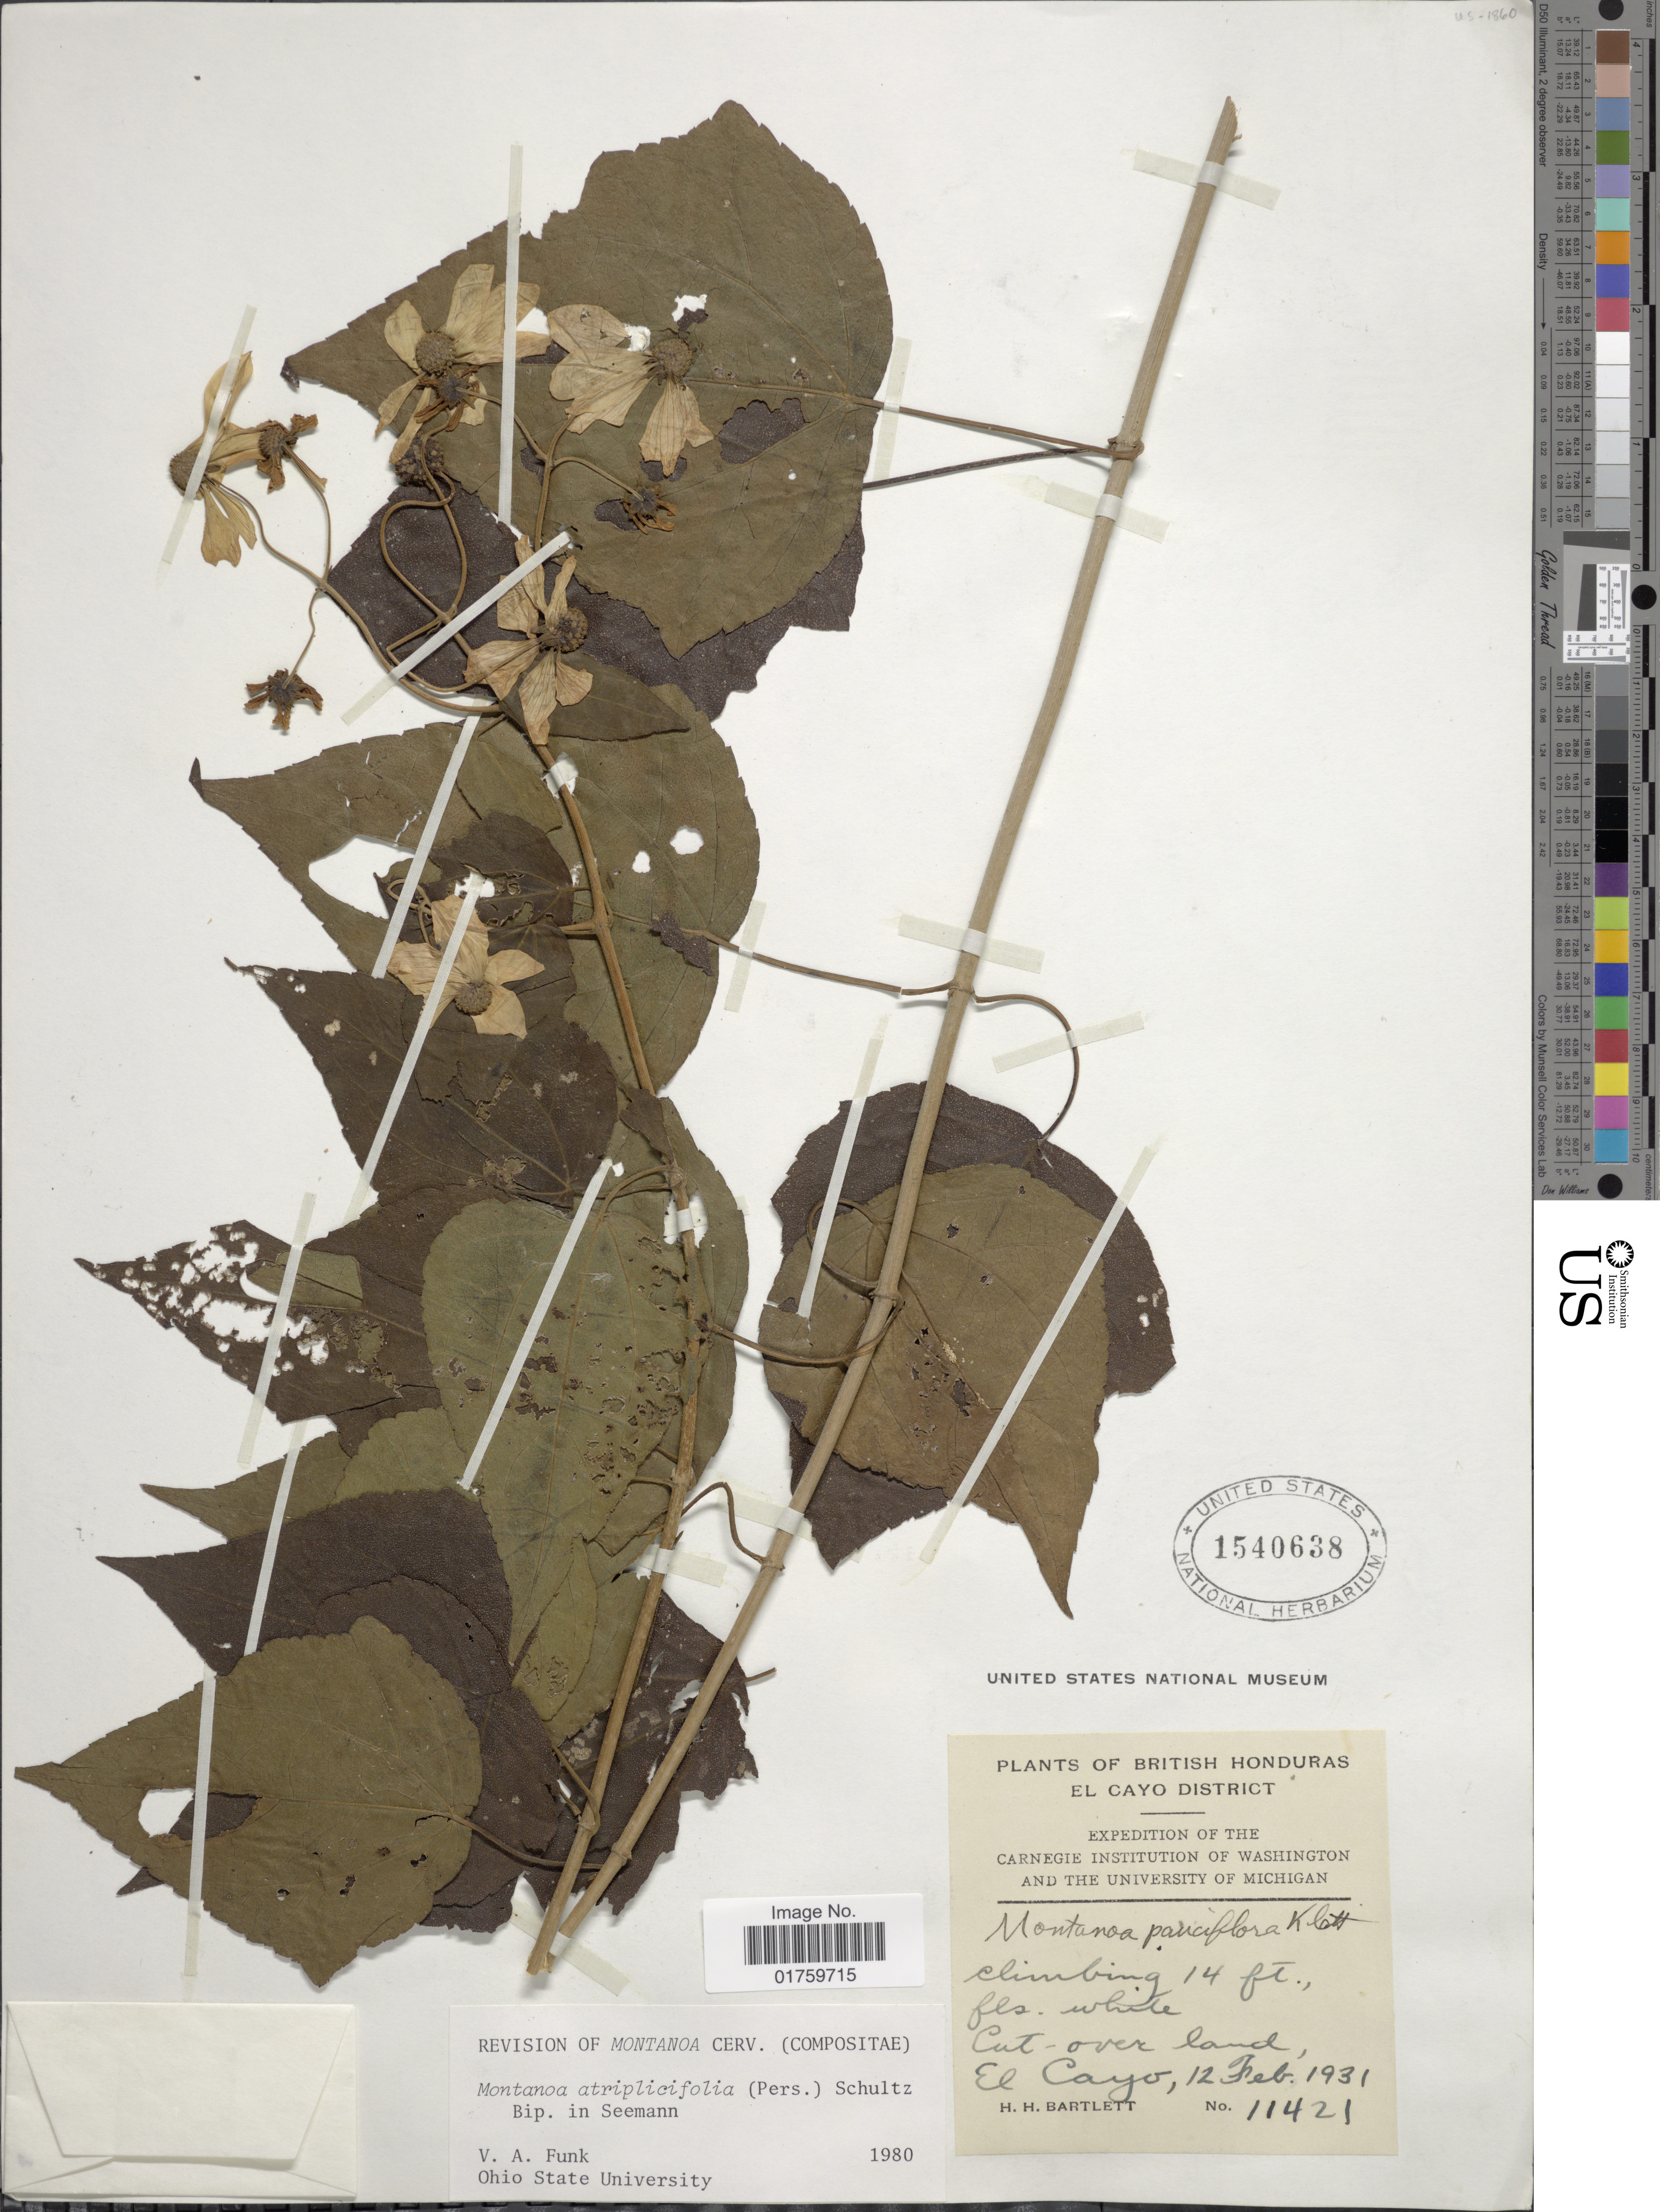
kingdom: Plantae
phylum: Tracheophyta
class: Magnoliopsida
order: Asterales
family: Asteraceae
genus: Montanoa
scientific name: Montanoa atriplicifolia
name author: (Pers.) Sch. Bip.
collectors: H. H. Bartlett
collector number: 11421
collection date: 1931-02-12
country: Belize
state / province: Belize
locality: British Honduras, El Cayo District, cut-over land.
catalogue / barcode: US 1540638